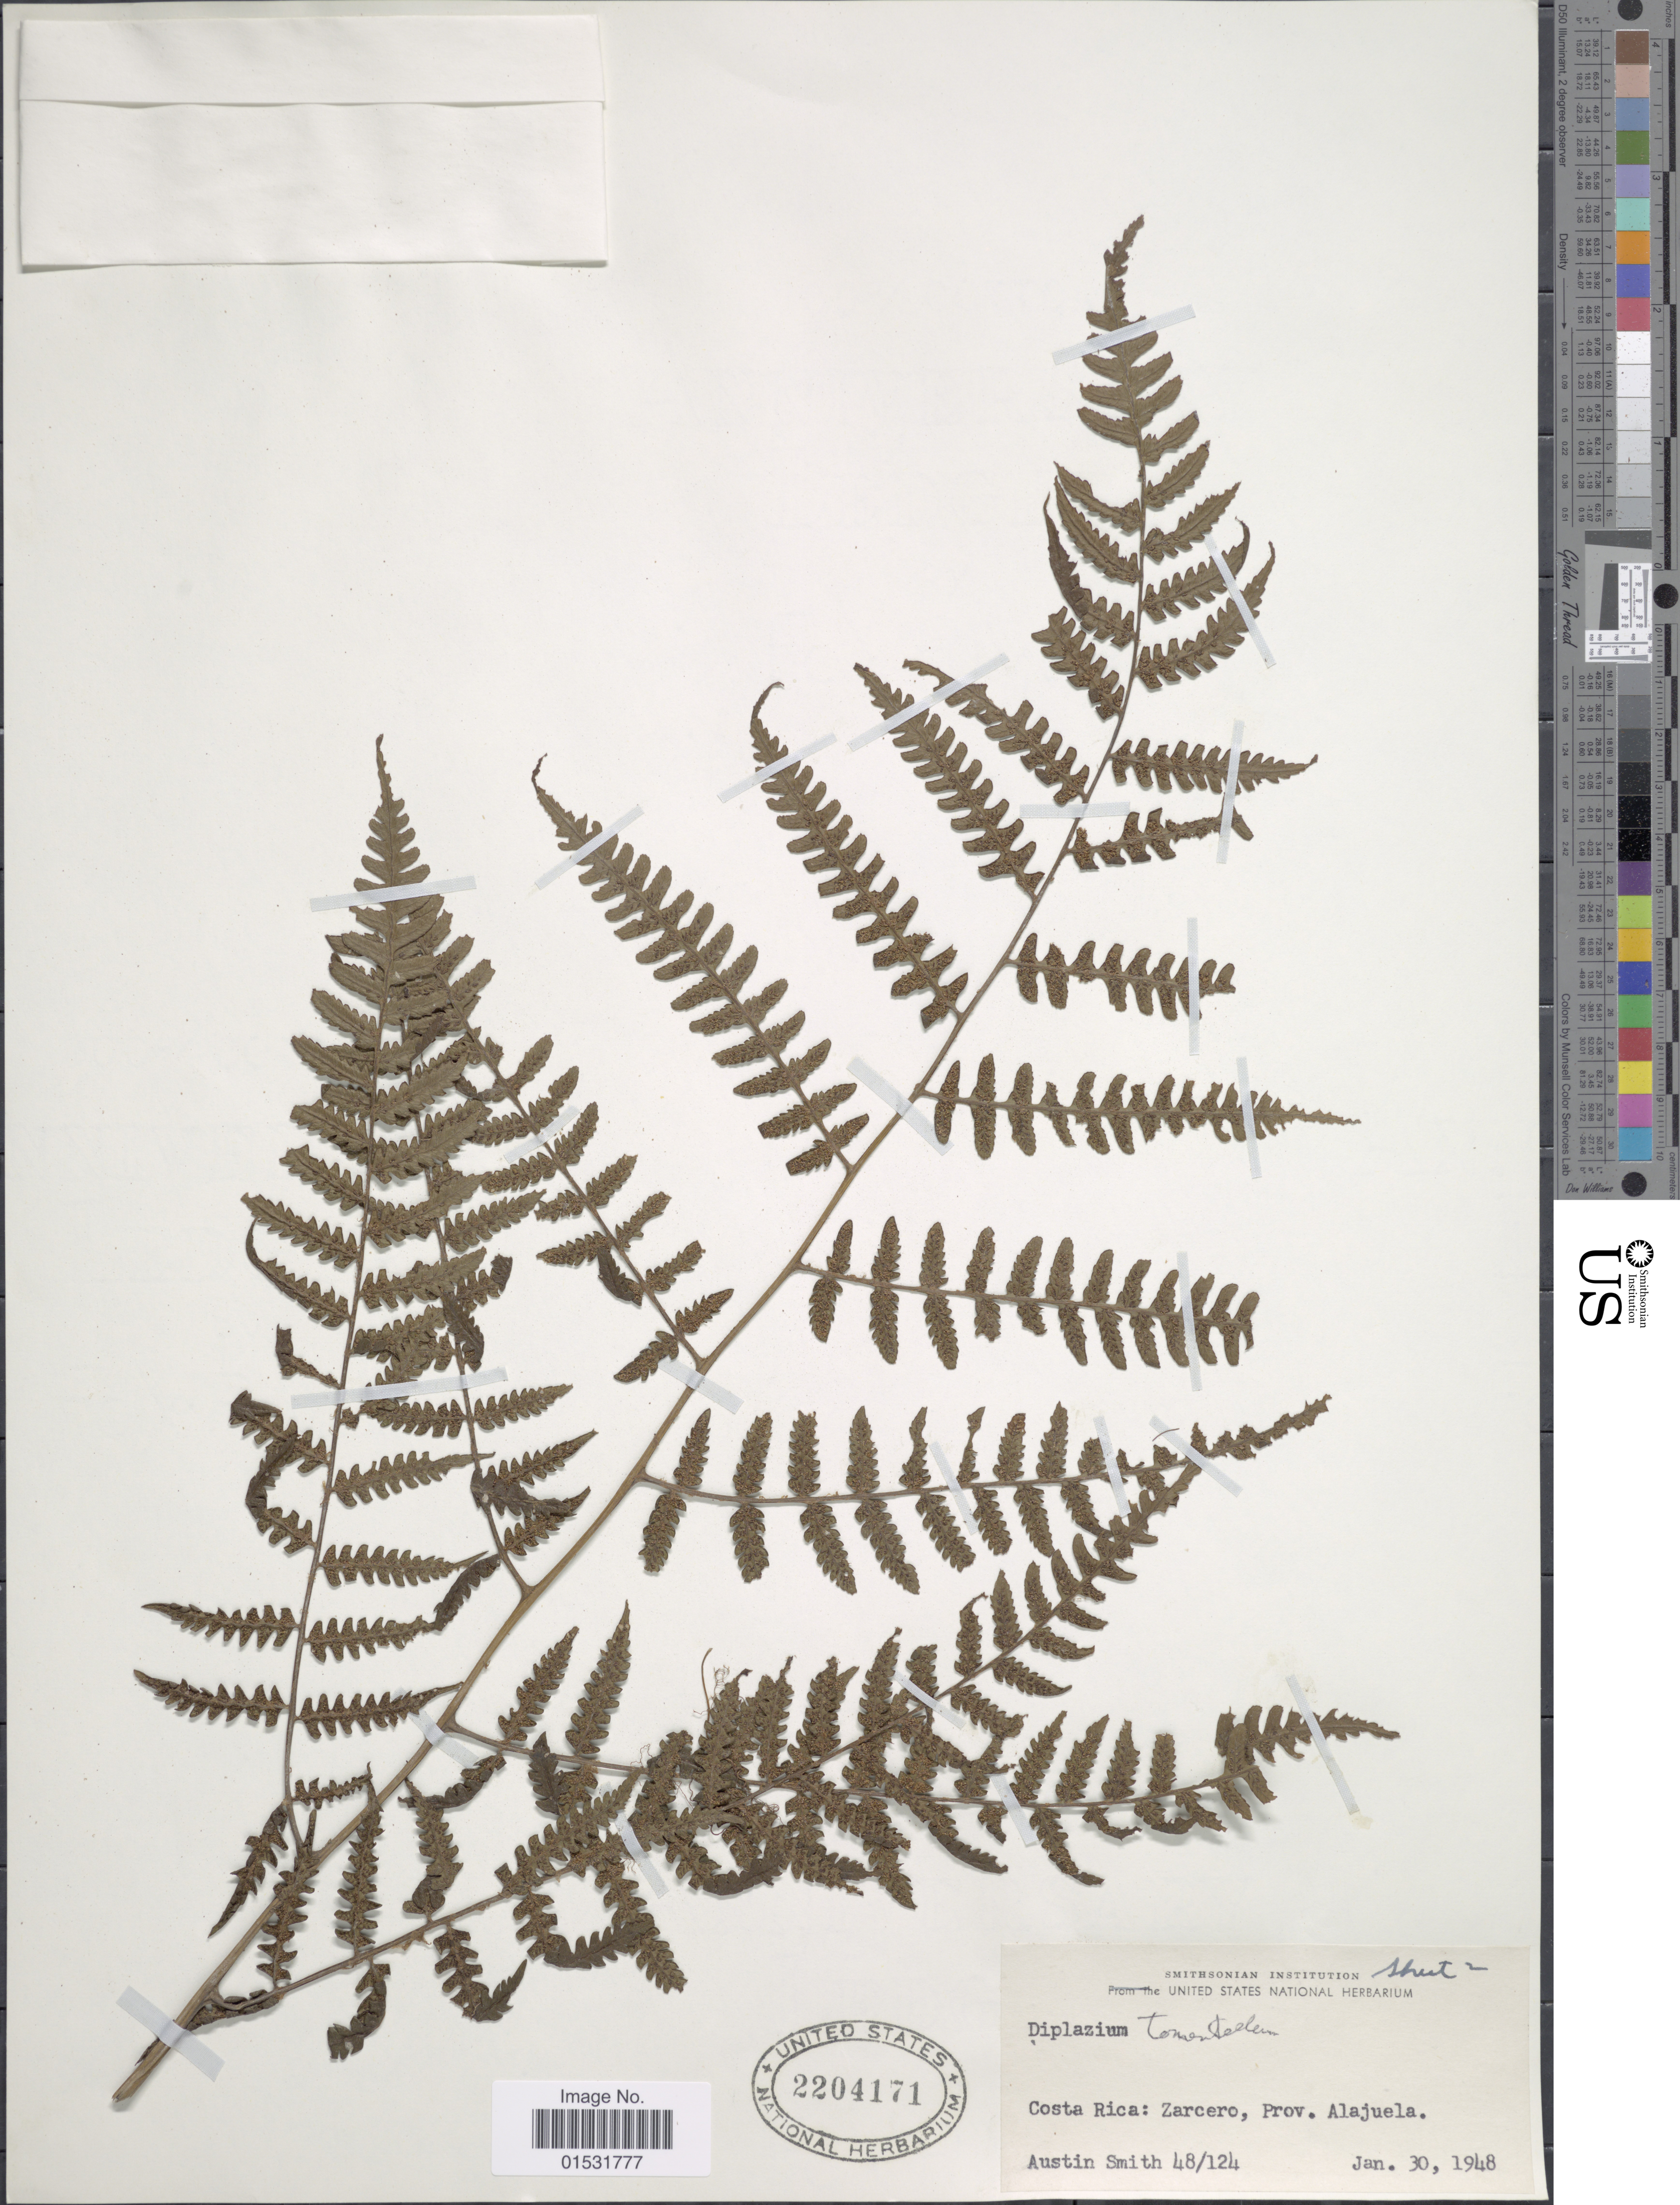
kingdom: Plantae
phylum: Tracheophyta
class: Polypodiopsida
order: Polypodiales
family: Athyriaceae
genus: Diplazium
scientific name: Diplazium hians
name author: Kunze ex Klotzsch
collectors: Aust P. Smith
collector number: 48/124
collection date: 1948-06-30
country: Costa Rica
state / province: Alajuela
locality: Zarcero: Prov. Alajuela.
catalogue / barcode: US 2204171